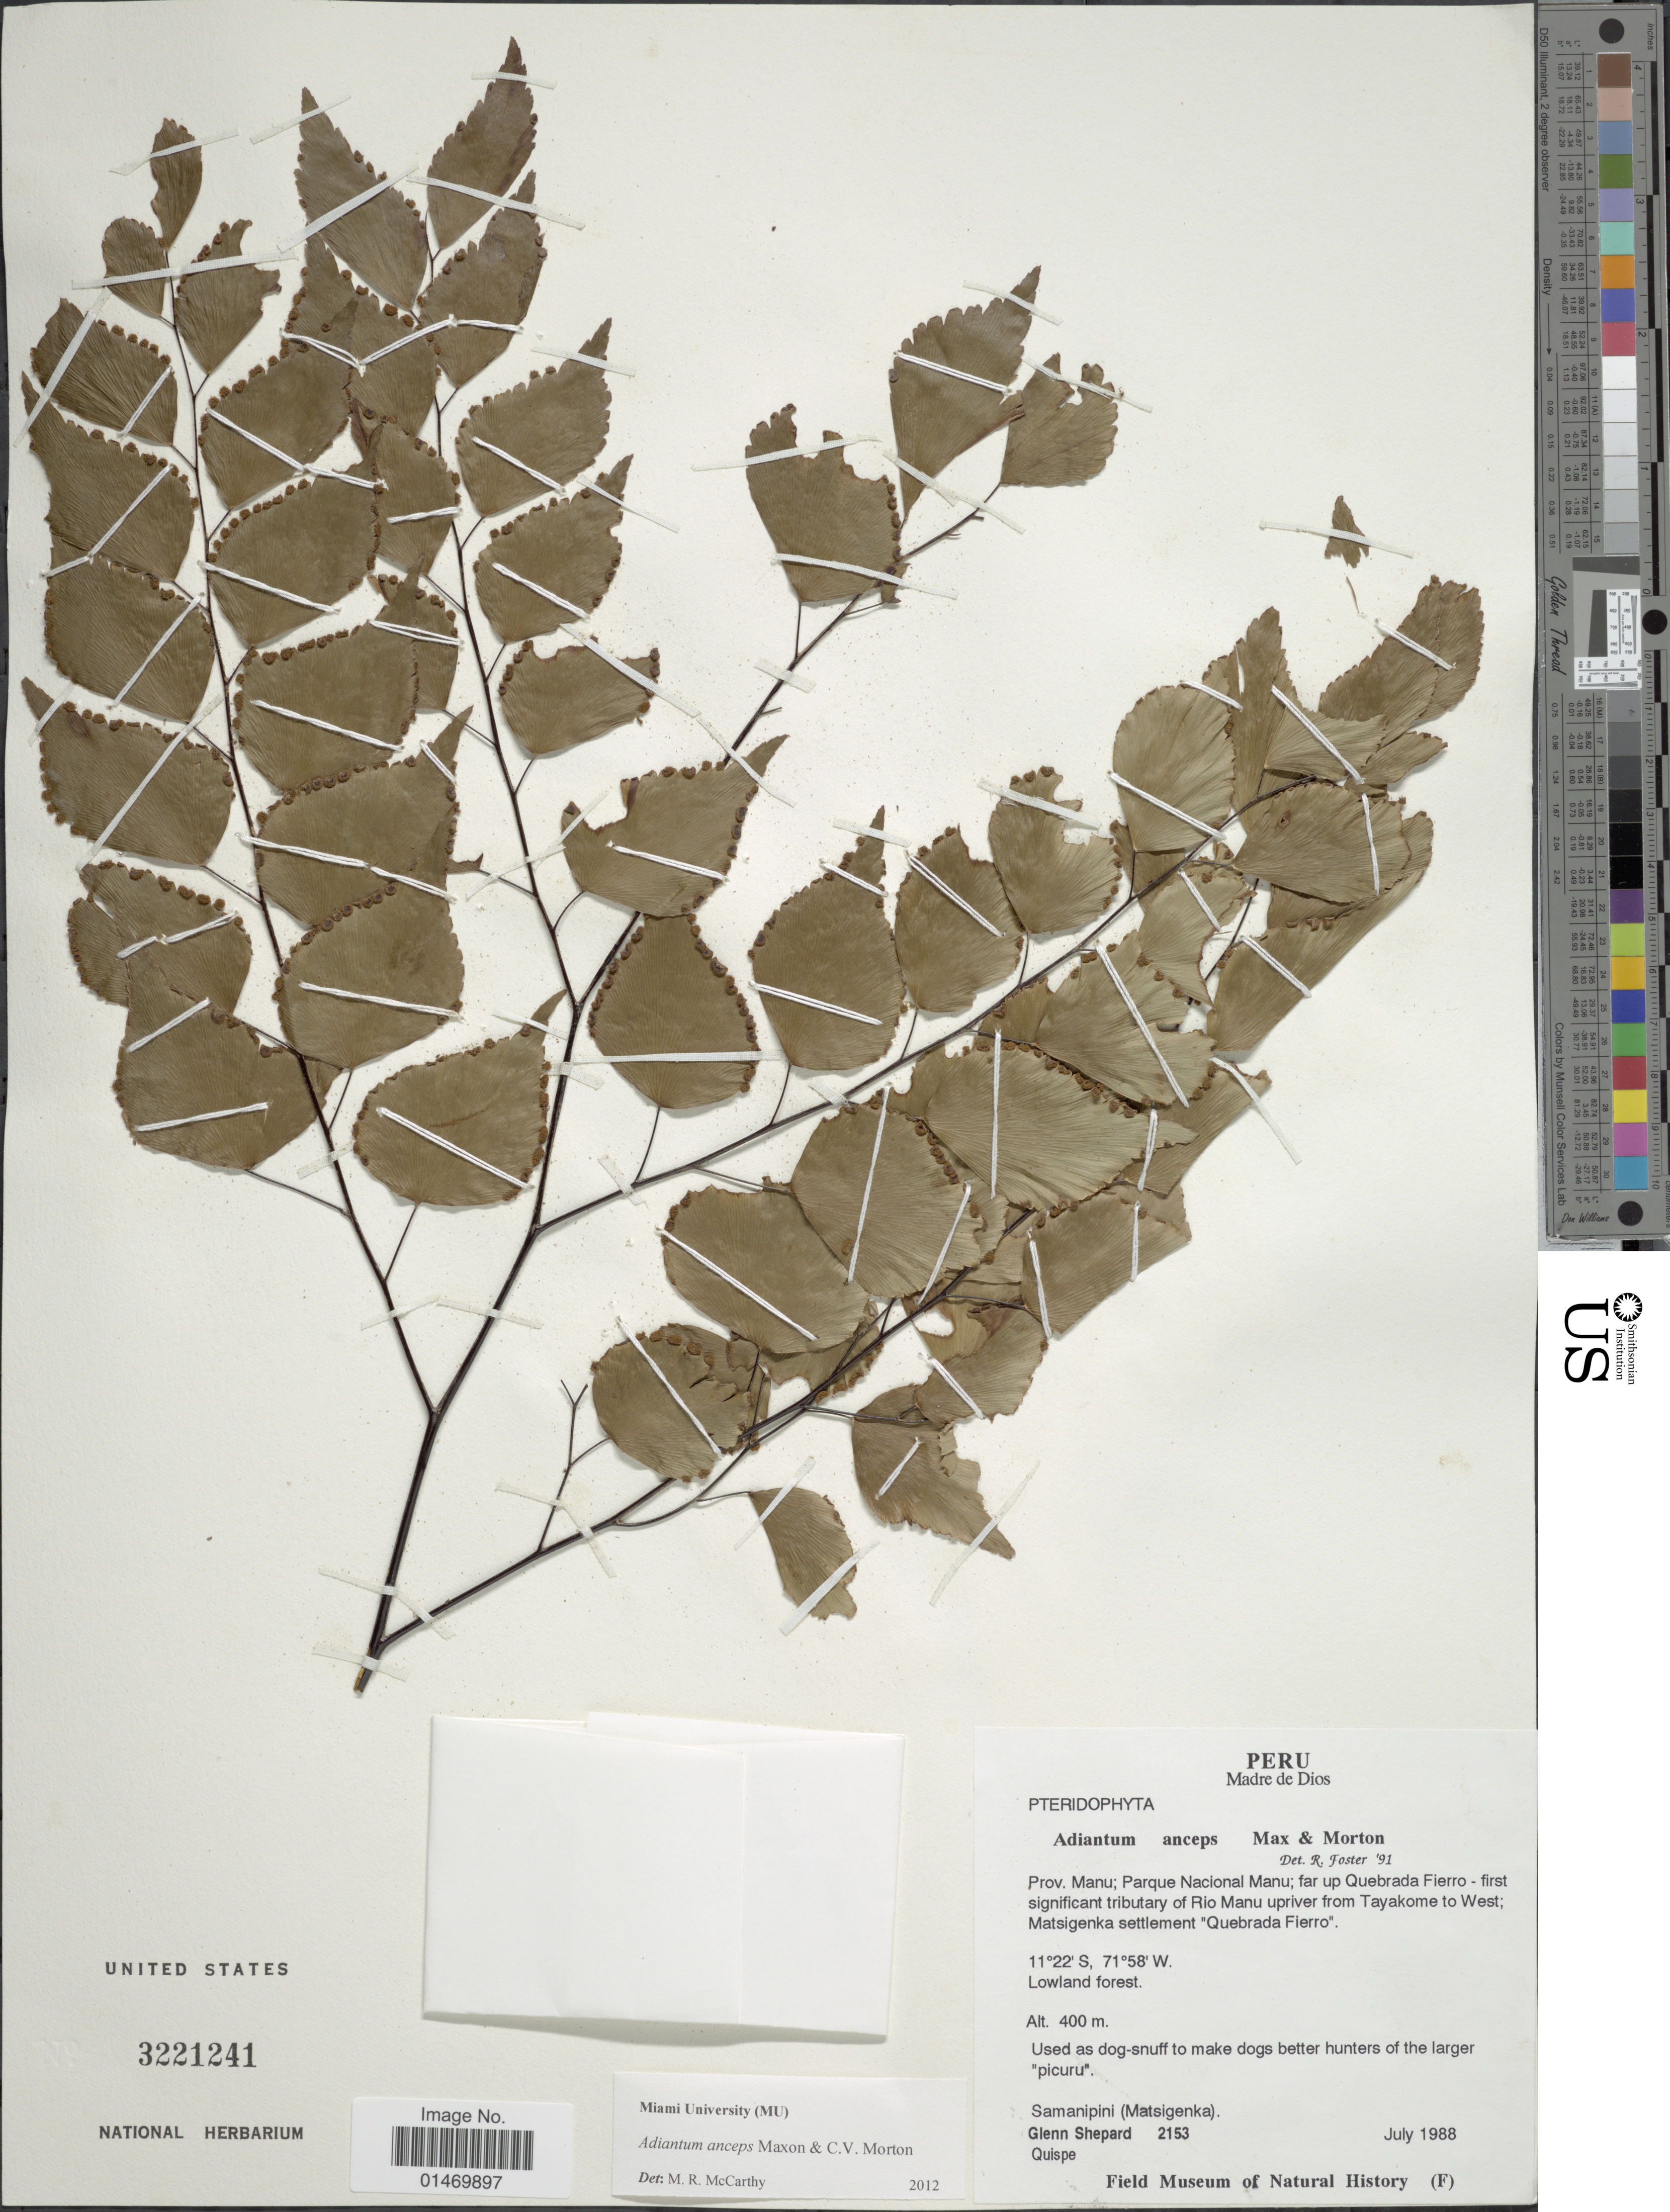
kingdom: Plantae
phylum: Tracheophyta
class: Polypodiopsida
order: Polypodiales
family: Pteridaceae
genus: Adiantum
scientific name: Adiantum anceps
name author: Maxon & C.V. Morton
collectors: G. Shepard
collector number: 2153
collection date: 1988-07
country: Peru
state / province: Madre de Dios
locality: Ecuador, Prov. Manu; Parque Nacional Manu; far up Quebrada Fierro - first significant tributary of Rio Manu upriver from Tayakome to West Matsigneka settlement "Quebrada Fierro".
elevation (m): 400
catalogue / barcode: US 3221241